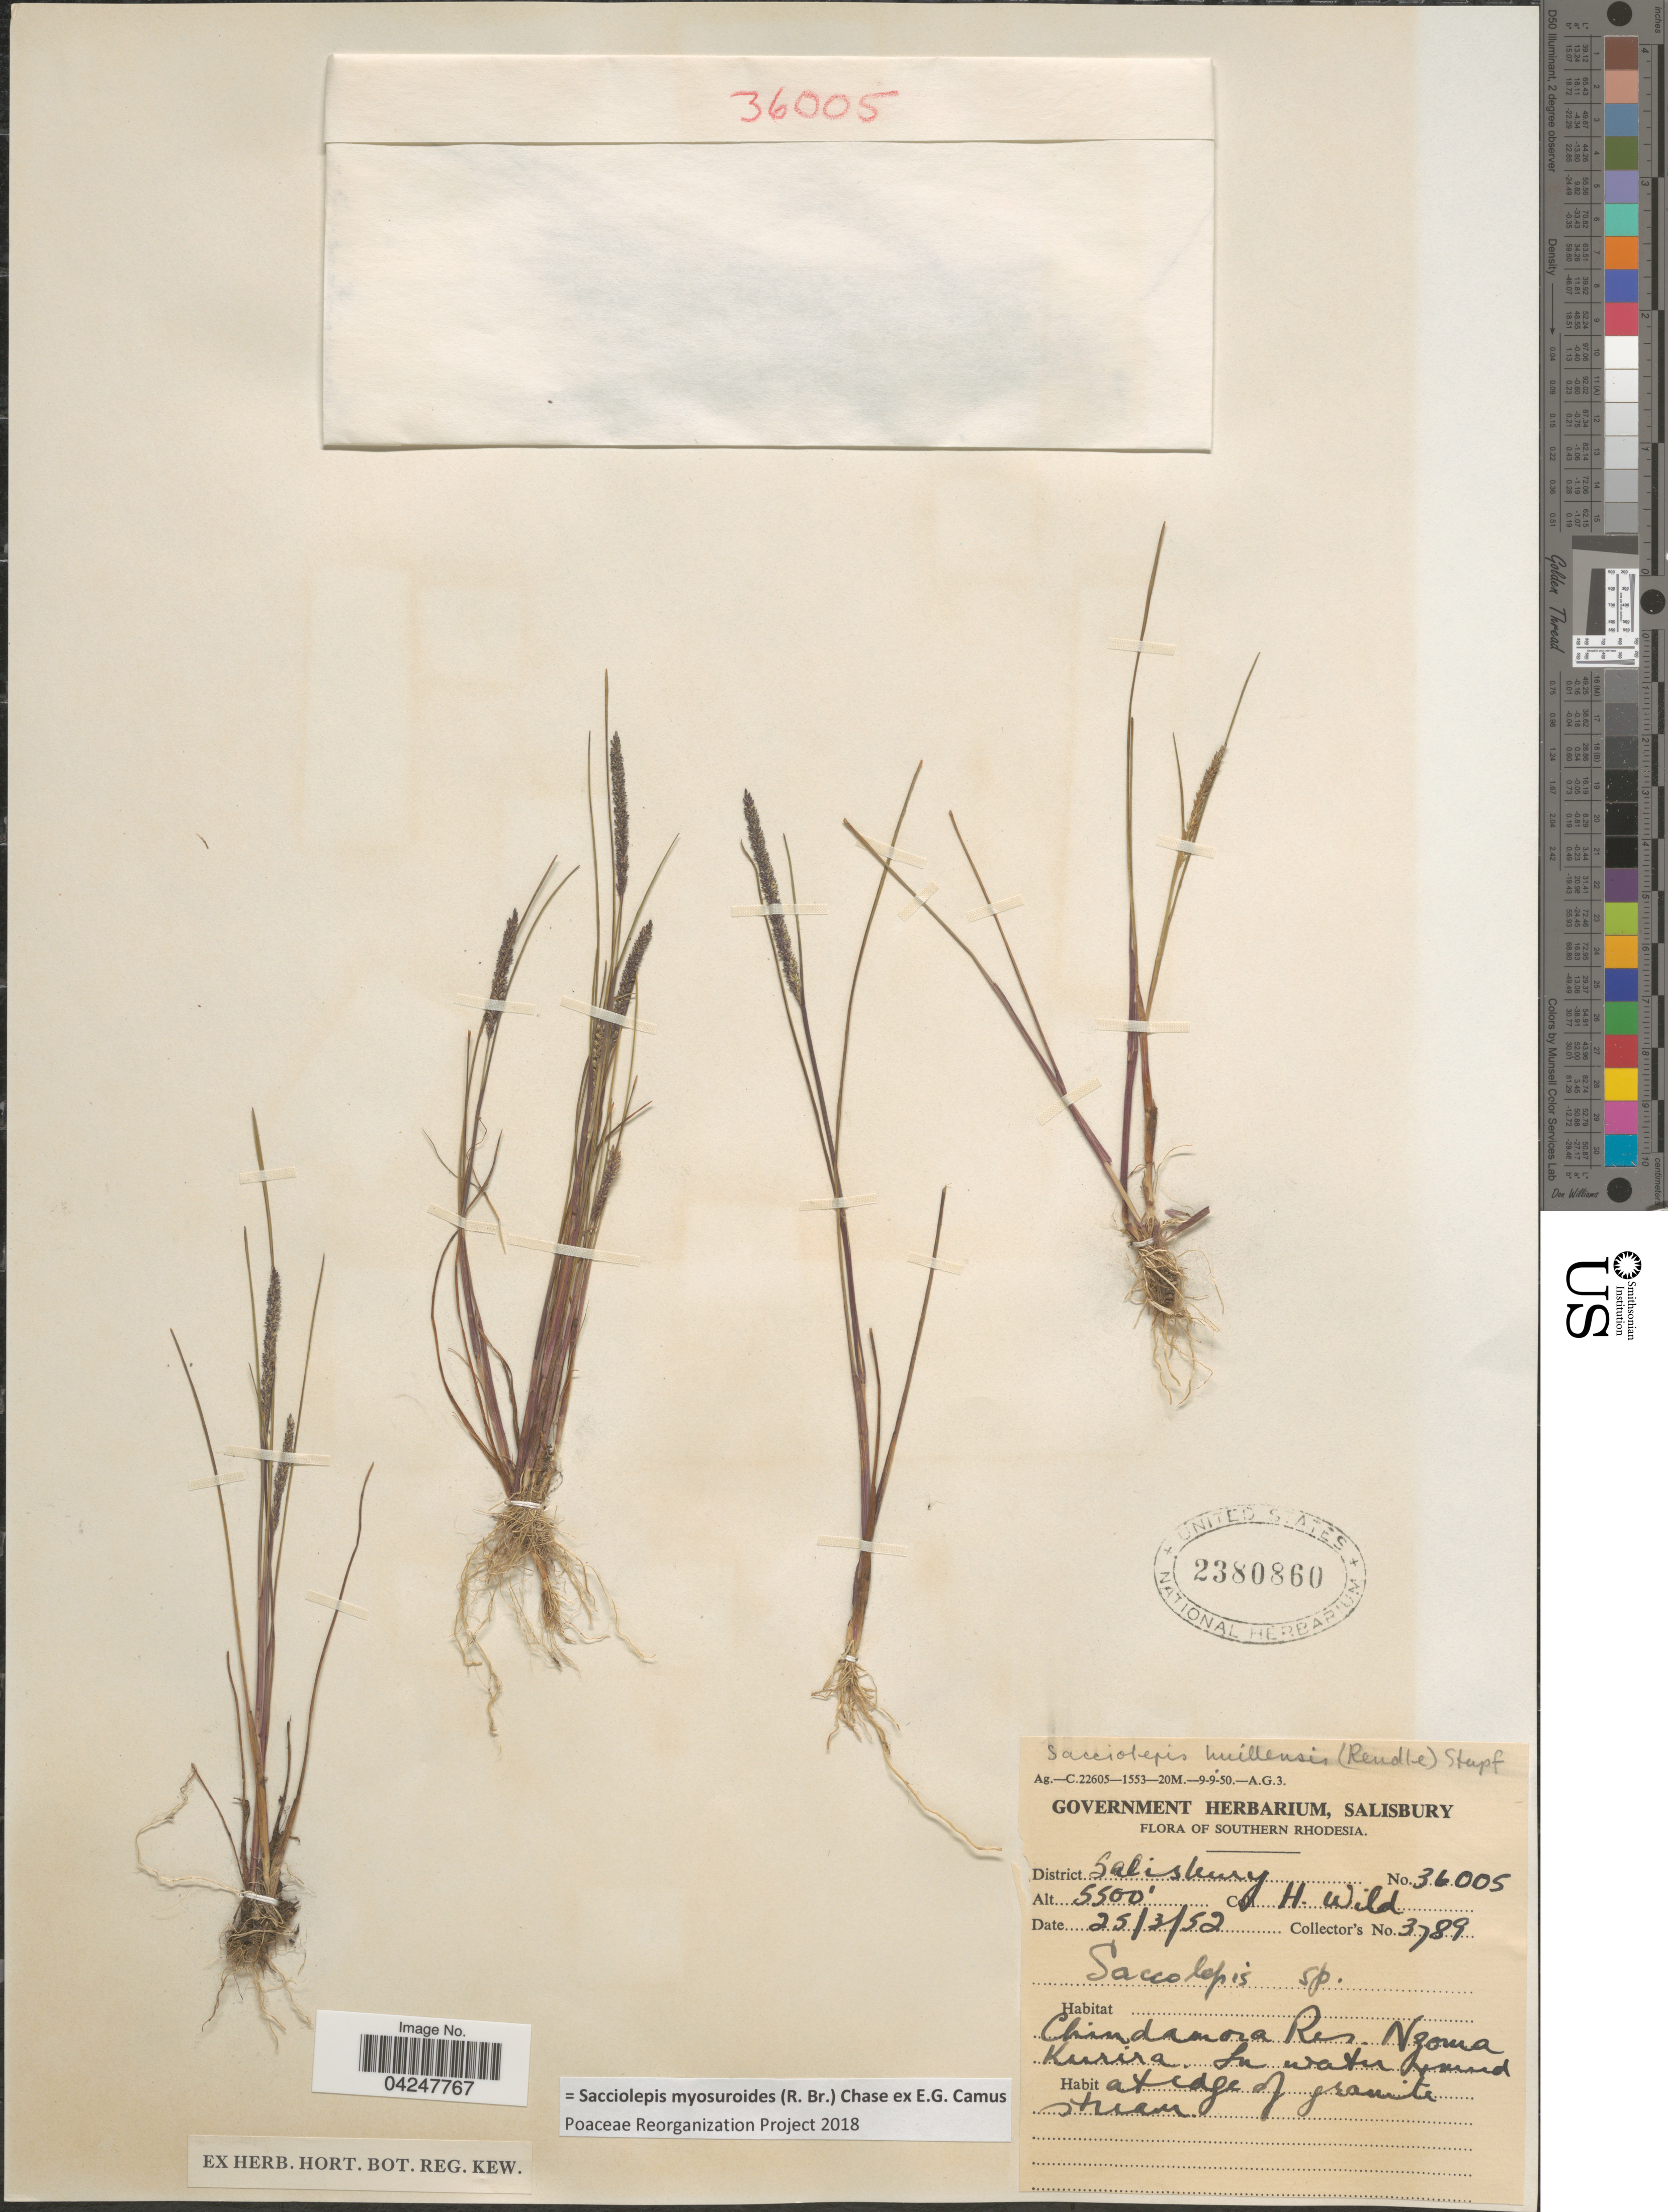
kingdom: Plantae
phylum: Tracheophyta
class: Liliopsida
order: Poales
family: Poaceae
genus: Sacciolepis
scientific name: Sacciolepis myosuroides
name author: (R. Br.) Chase ex E.G. Camus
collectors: H. Wild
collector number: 3789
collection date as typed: Transcribed d/m/y: 25/3/52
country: Zimbabwe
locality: Southern Rhodesia. District Salisbury. Chindamora Res. Ngoma Kurira.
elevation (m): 1676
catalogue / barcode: US 2380860